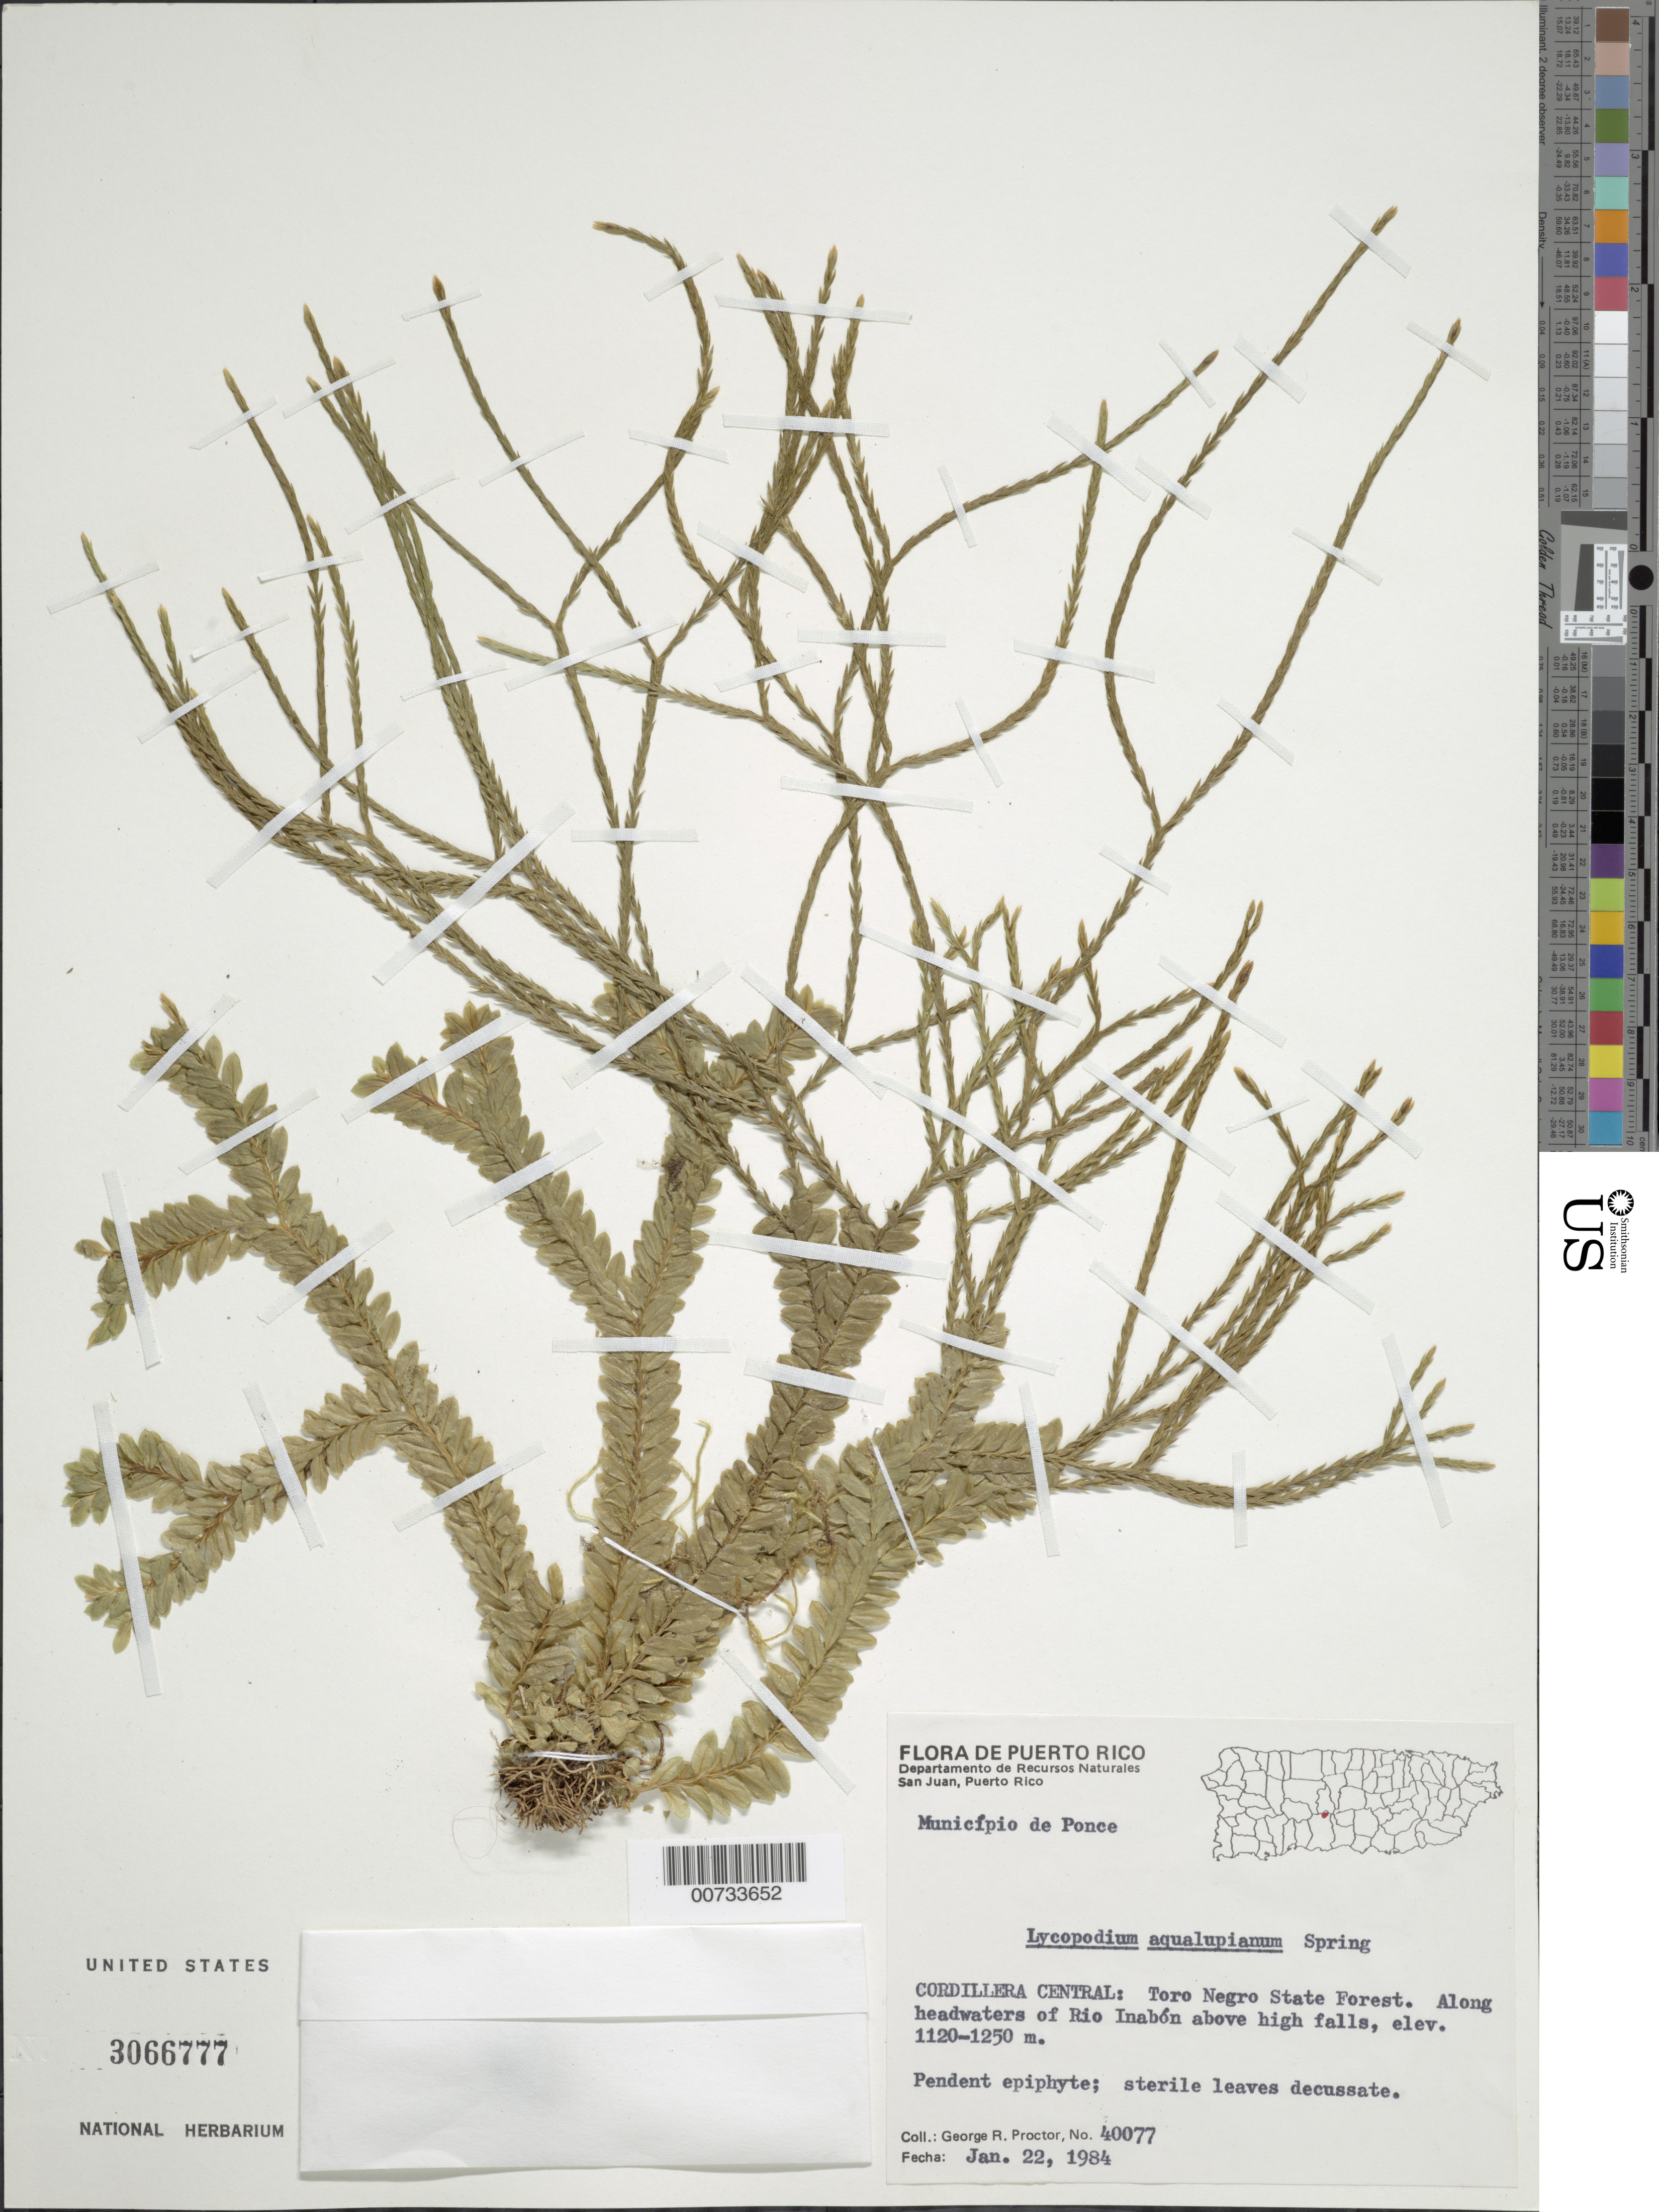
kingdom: Plantae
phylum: Tracheophyta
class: Lycopodiopsida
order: Lycopodiales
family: Lycopodiaceae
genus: Phlegmariurus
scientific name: Phlegmariurus aqualupianus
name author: (Spring) B. Øllg.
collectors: G. R. Proctor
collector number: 40077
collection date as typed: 22 Jan 1984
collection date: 1984-01-22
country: Puerto Rico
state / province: Ponce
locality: Cordillera Central: Toro Negro State Forest. Along headwaters of Rio Inabon above high falls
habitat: Pendent epiphyte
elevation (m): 1120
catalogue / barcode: US 3066777